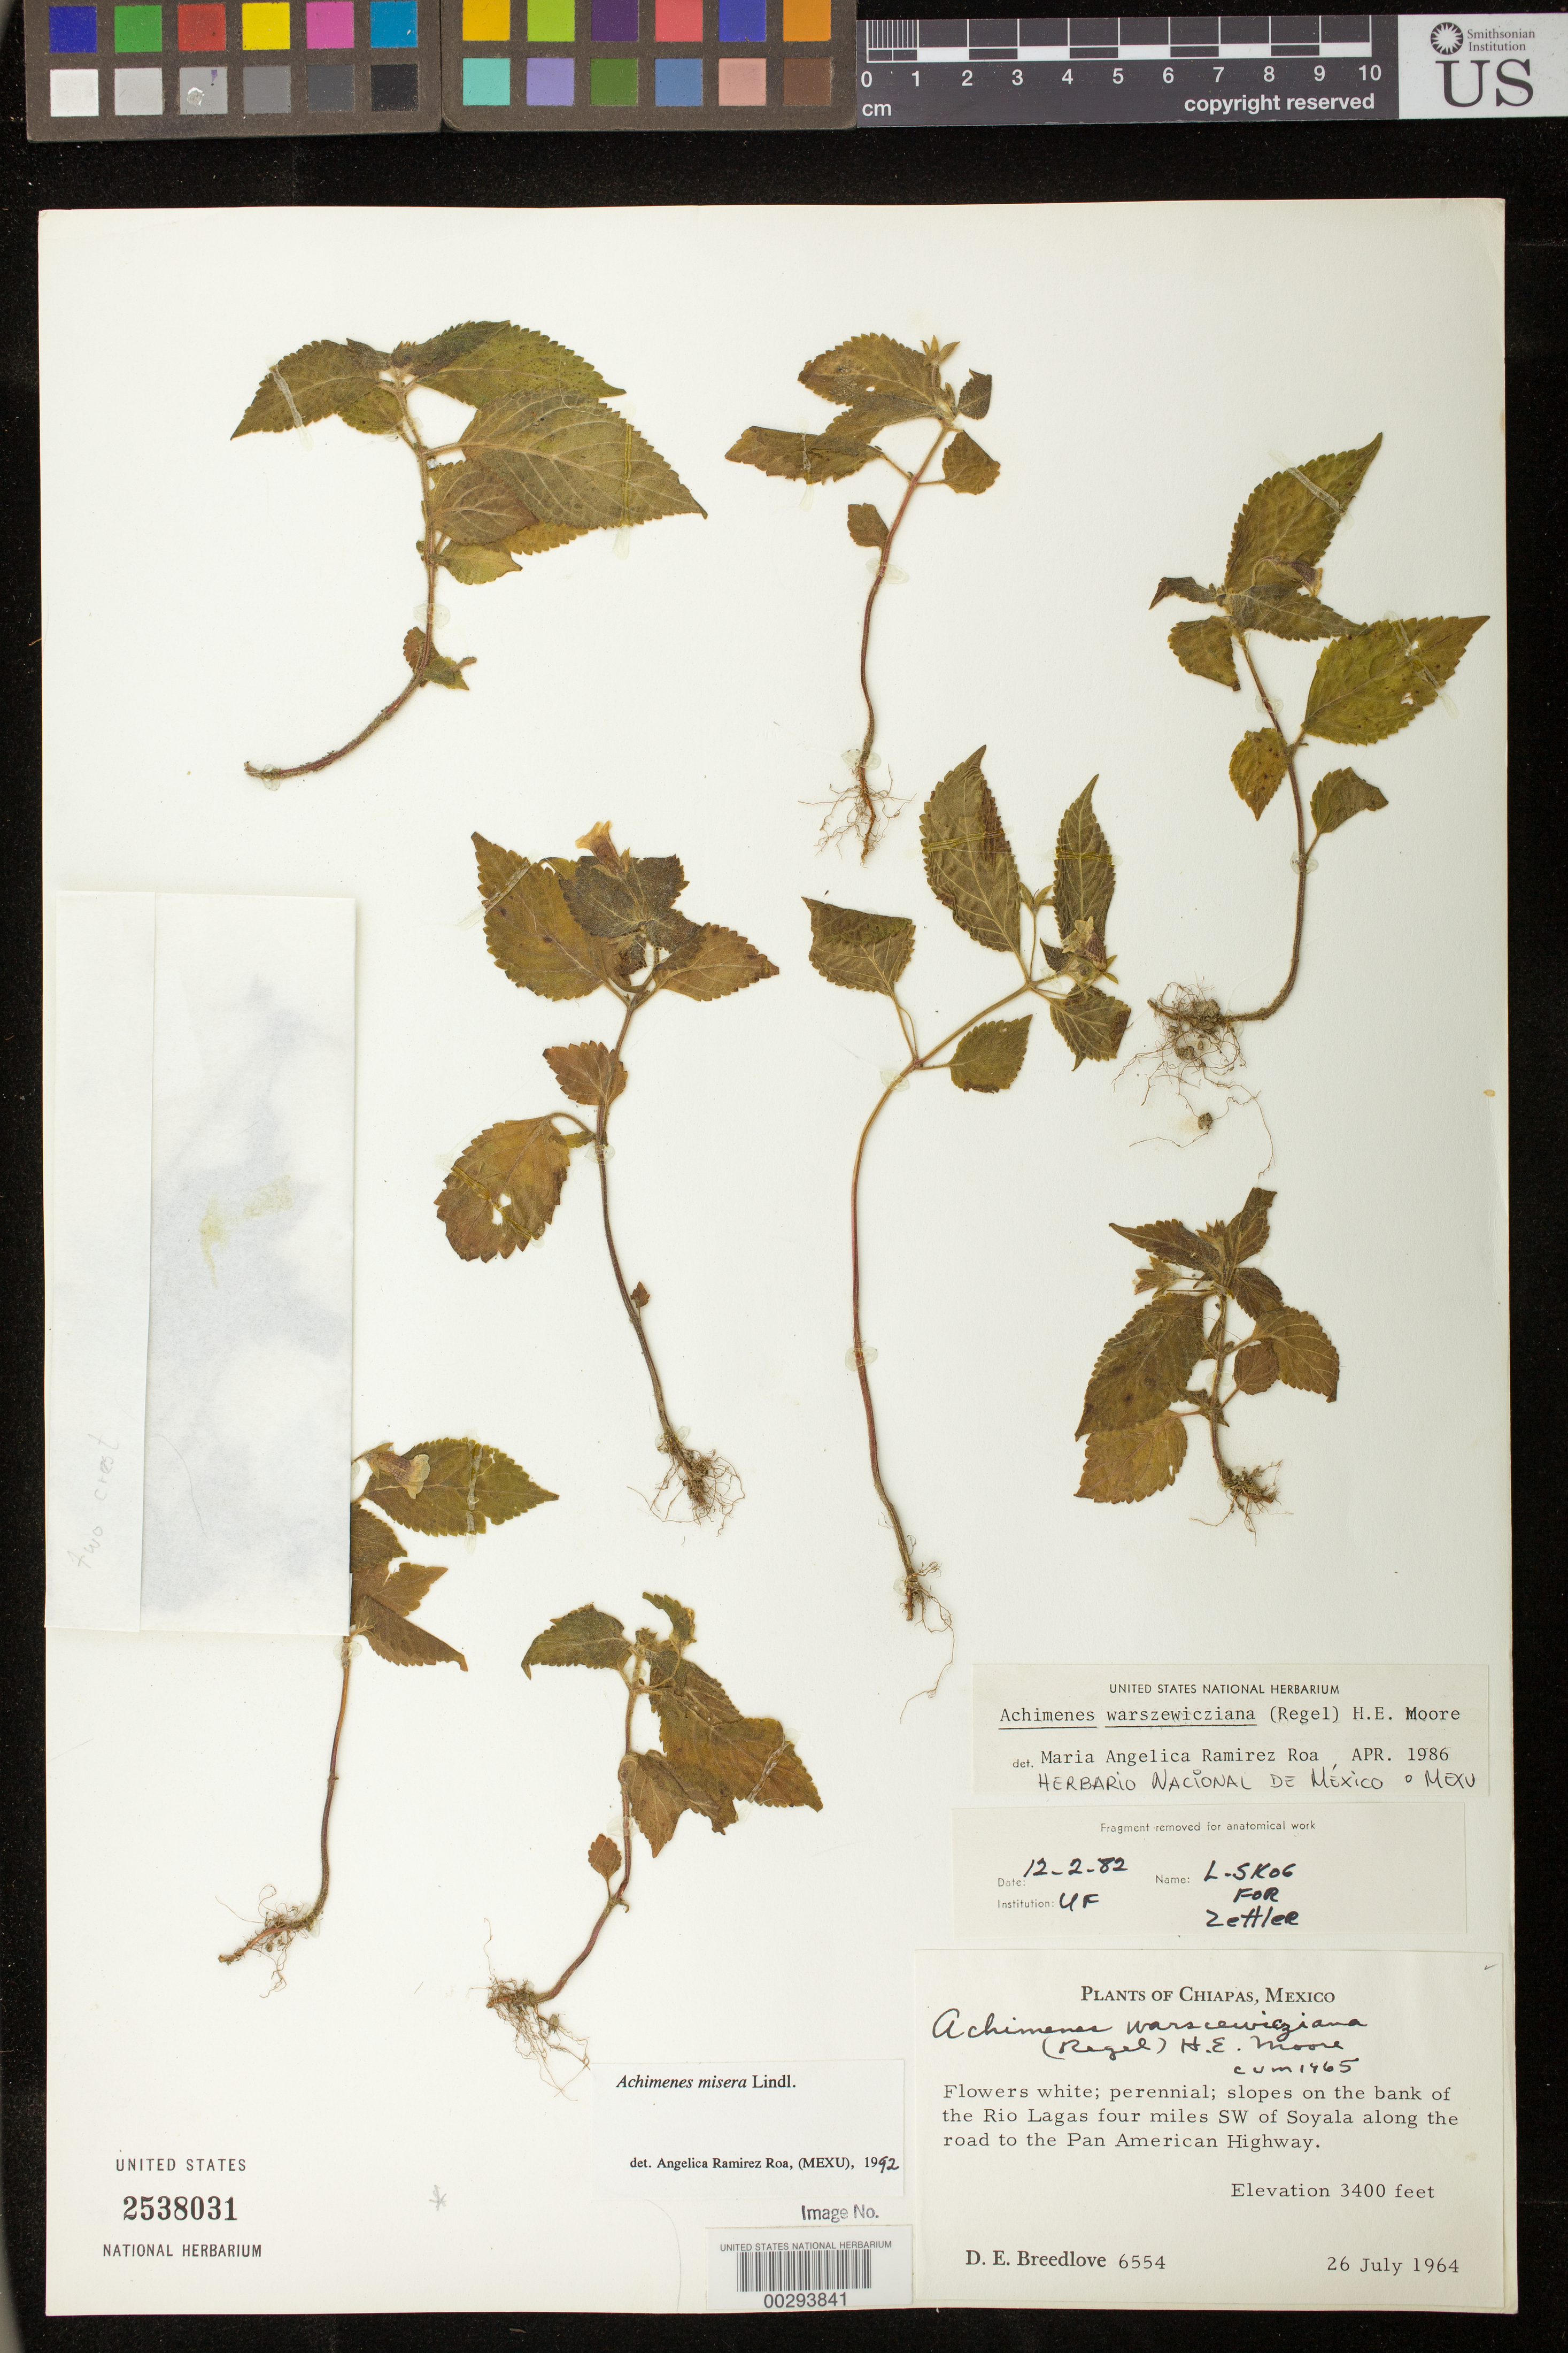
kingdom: Plantae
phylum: Tracheophyta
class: Magnoliopsida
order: Lamiales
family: Gesneriaceae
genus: Achimenes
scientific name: Achimenes misera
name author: Lindl.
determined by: Skog, Laurence E.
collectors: D. E. Breedlove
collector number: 6554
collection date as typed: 26 Jul 1964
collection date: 1964-07-26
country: Mexico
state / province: Chiapas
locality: Rio Lagas 4 mi SW of Soyala along the road to the Pan American Highway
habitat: Slopes on the bank of the river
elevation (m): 1036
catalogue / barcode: US 2538031